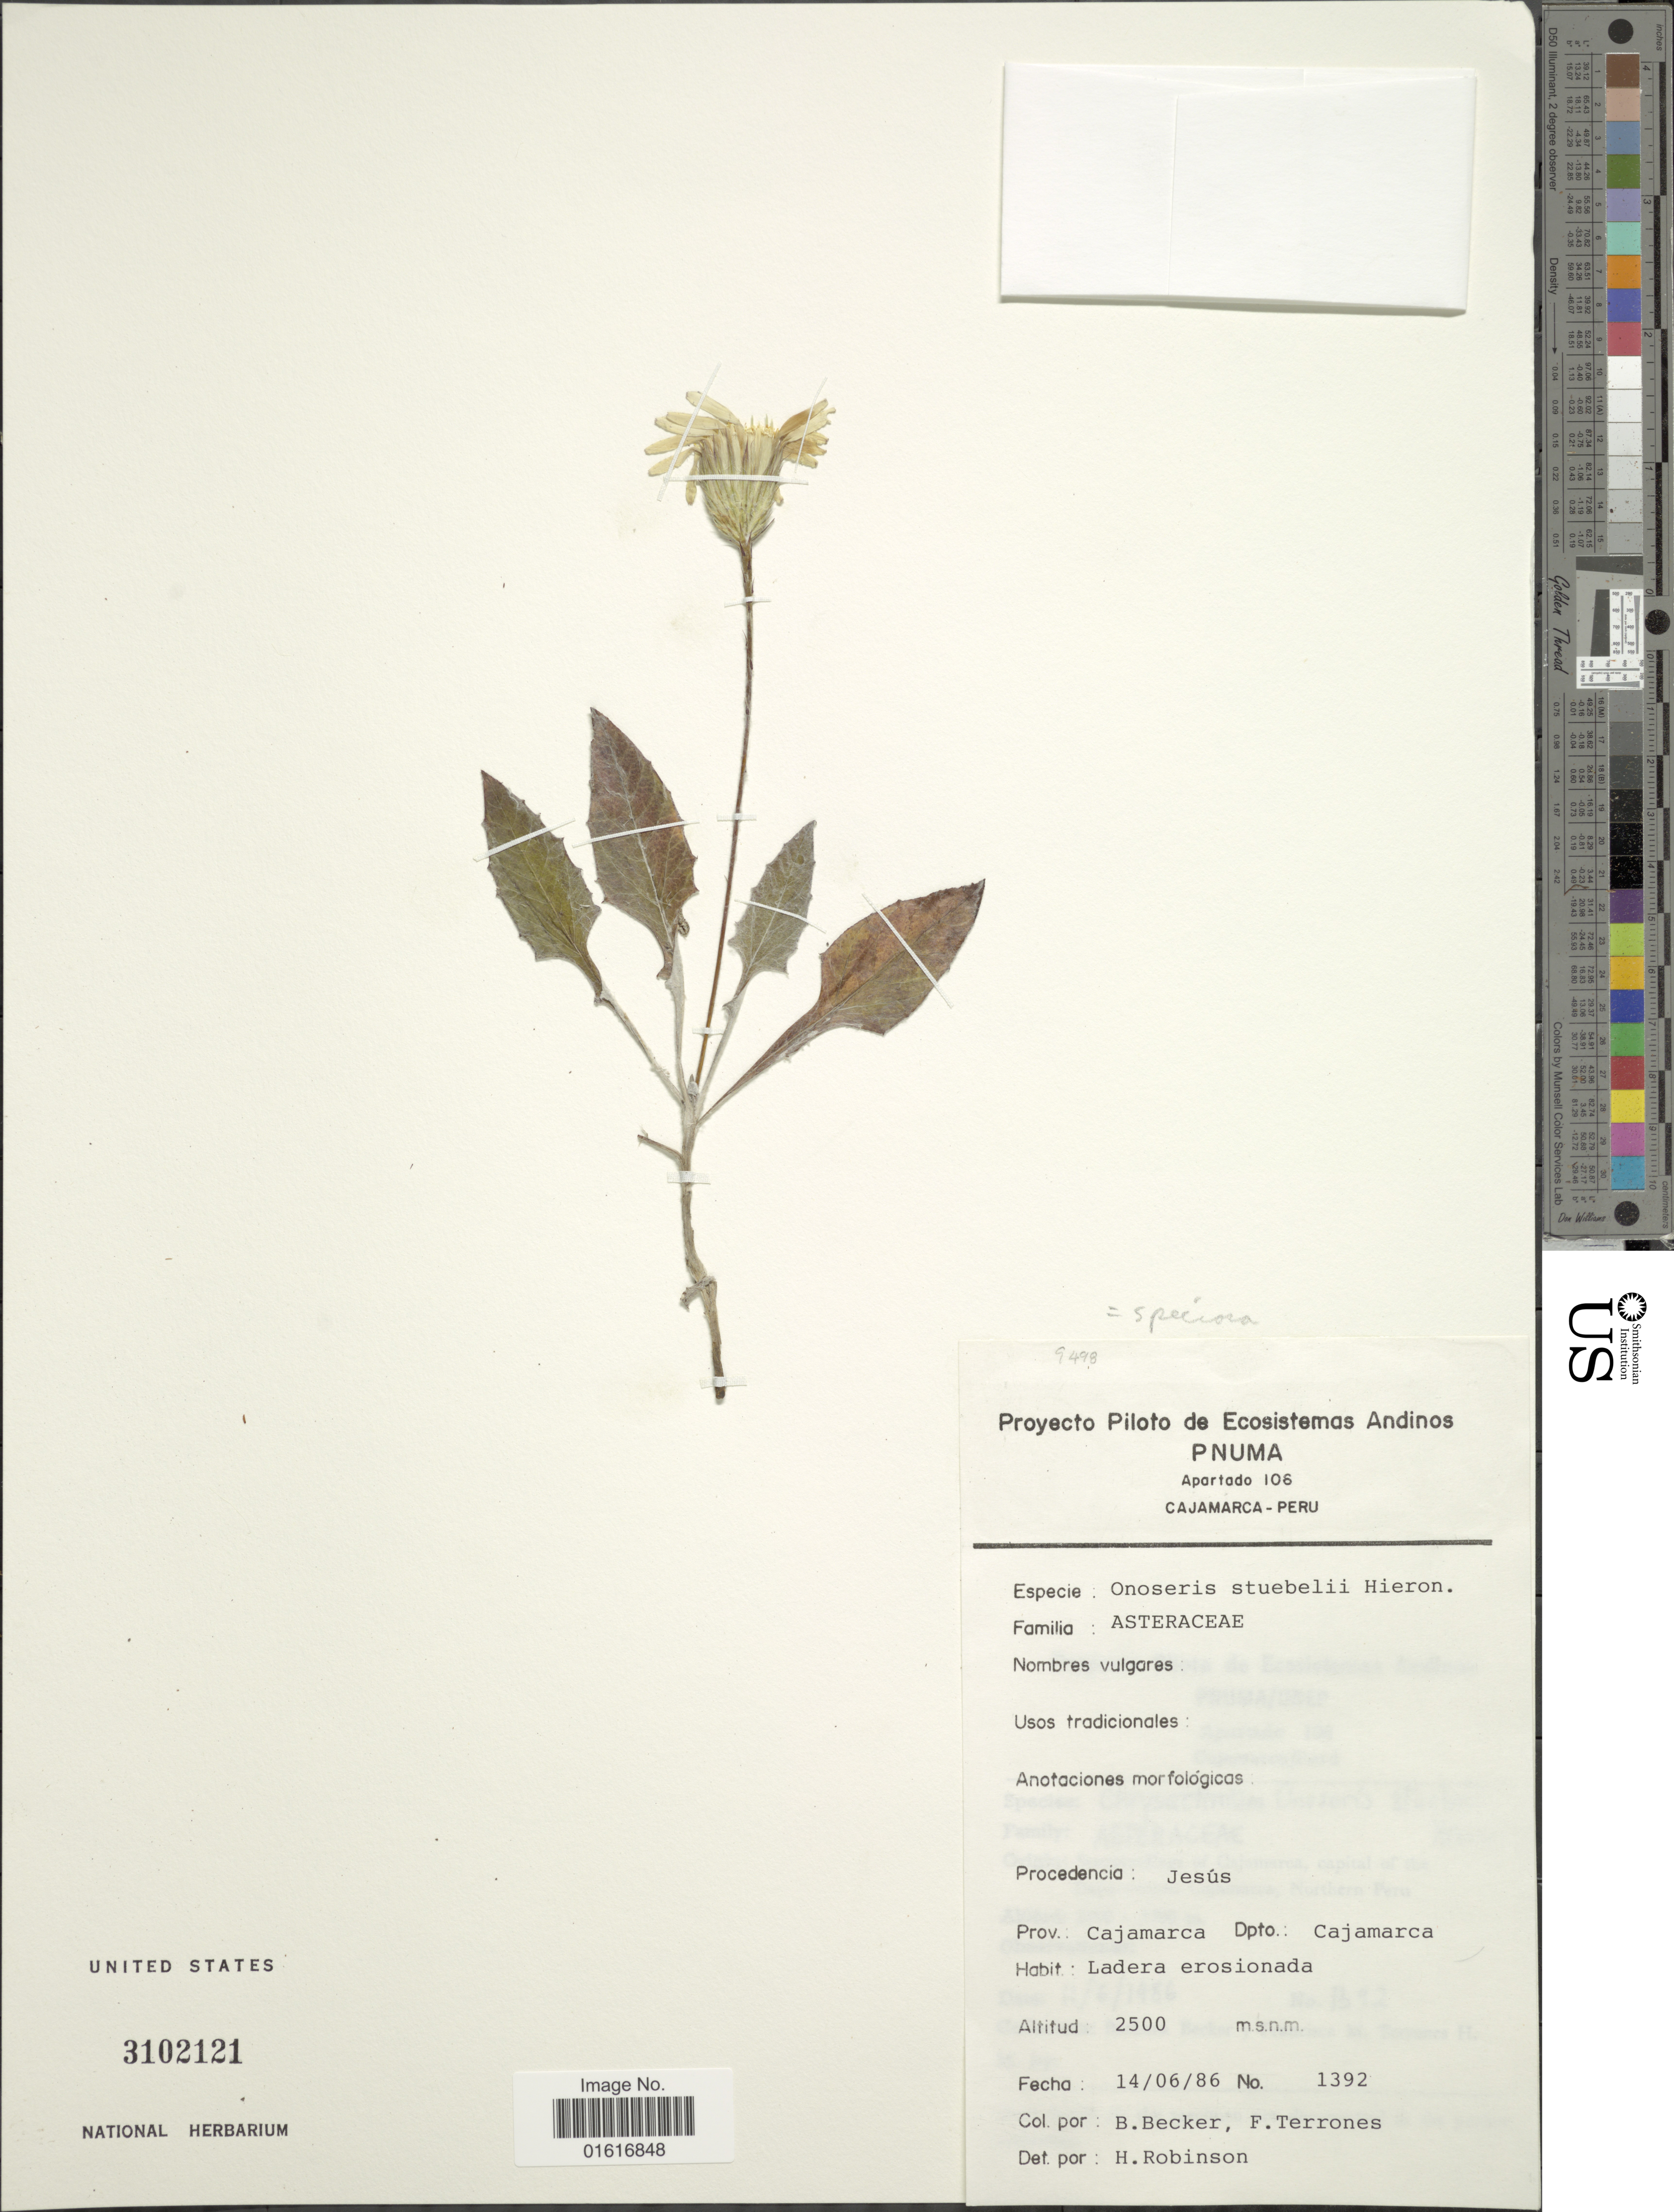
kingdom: Plantae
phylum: Tracheophyta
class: Magnoliopsida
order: Asterales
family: Asteraceae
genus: Onoseris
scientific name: Onoseris speciosa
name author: Kunth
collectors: B. Becker & F. Terrones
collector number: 1392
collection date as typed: Transcribed d/m/y: 14/6/86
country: Peru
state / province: Cajamarca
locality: Prov. Cajamarca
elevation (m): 2500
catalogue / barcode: US 3102121